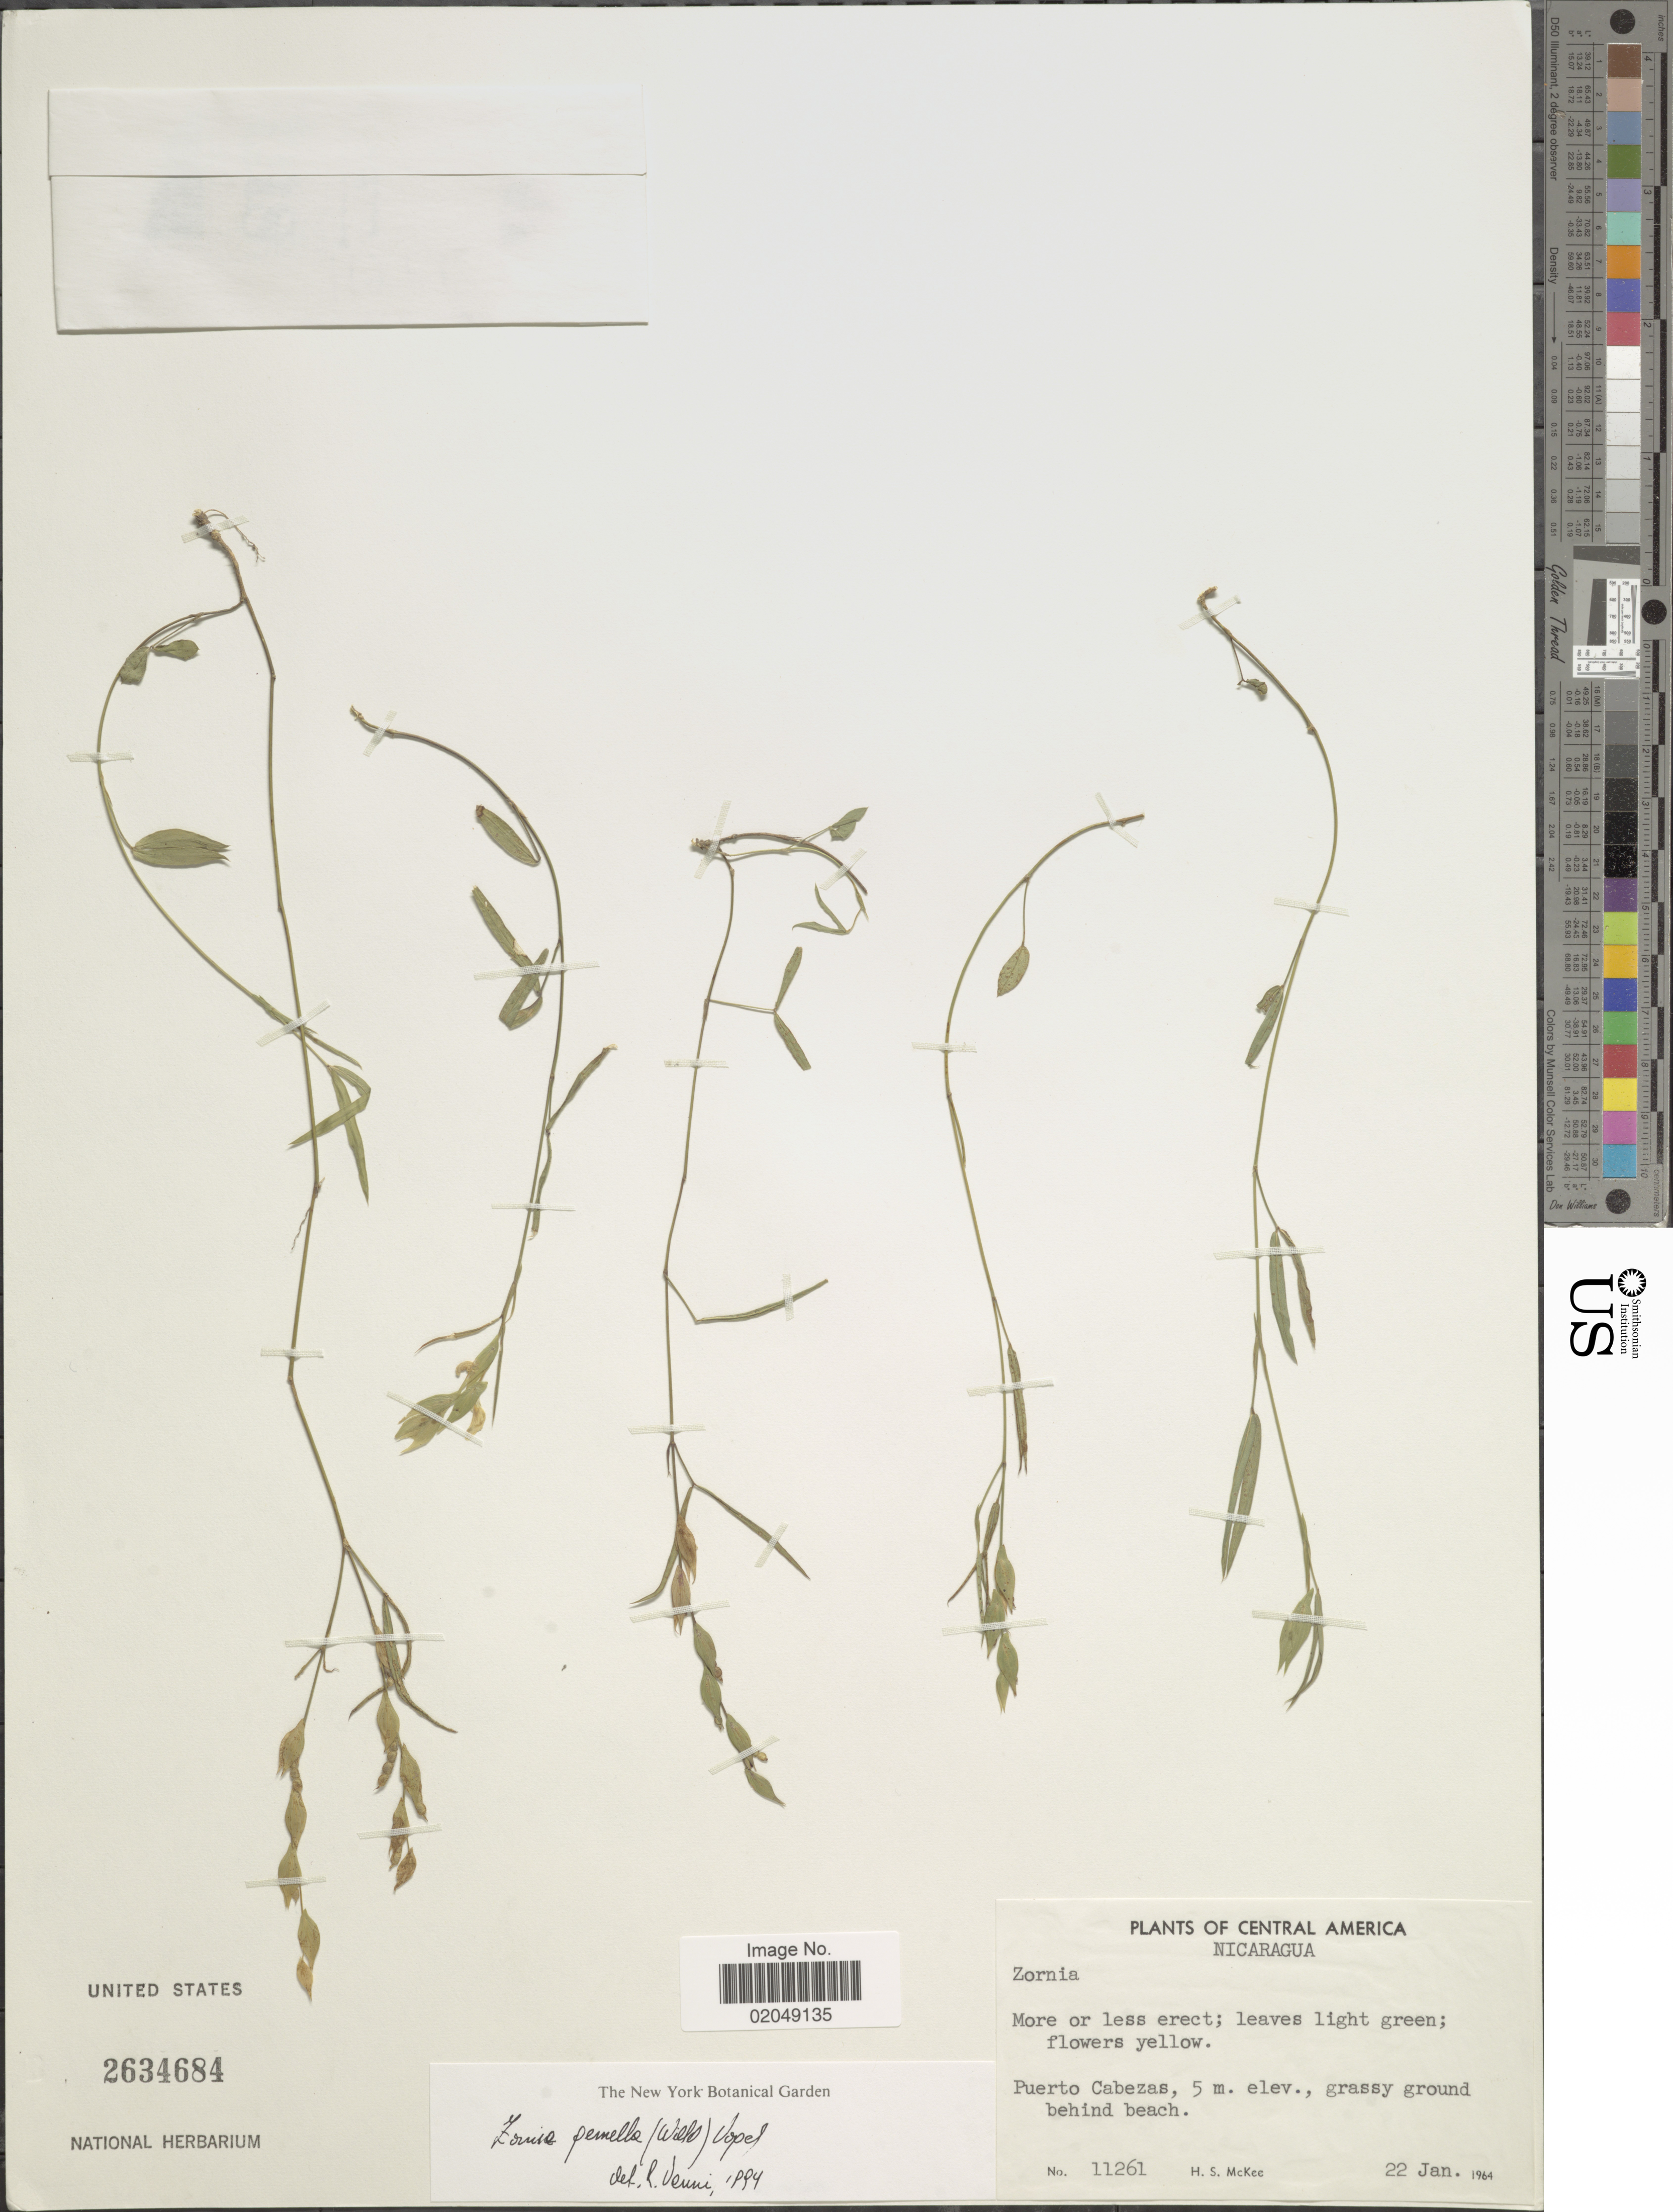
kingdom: Plantae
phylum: Tracheophyta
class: Magnoliopsida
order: Fabales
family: Fabaceae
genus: Zornia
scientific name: Zornia gemella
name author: Vogel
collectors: H. S. McKee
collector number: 11261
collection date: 1964-01-22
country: Nicaragua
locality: Central America, Puerto Cabezas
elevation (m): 5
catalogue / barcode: US 2634684